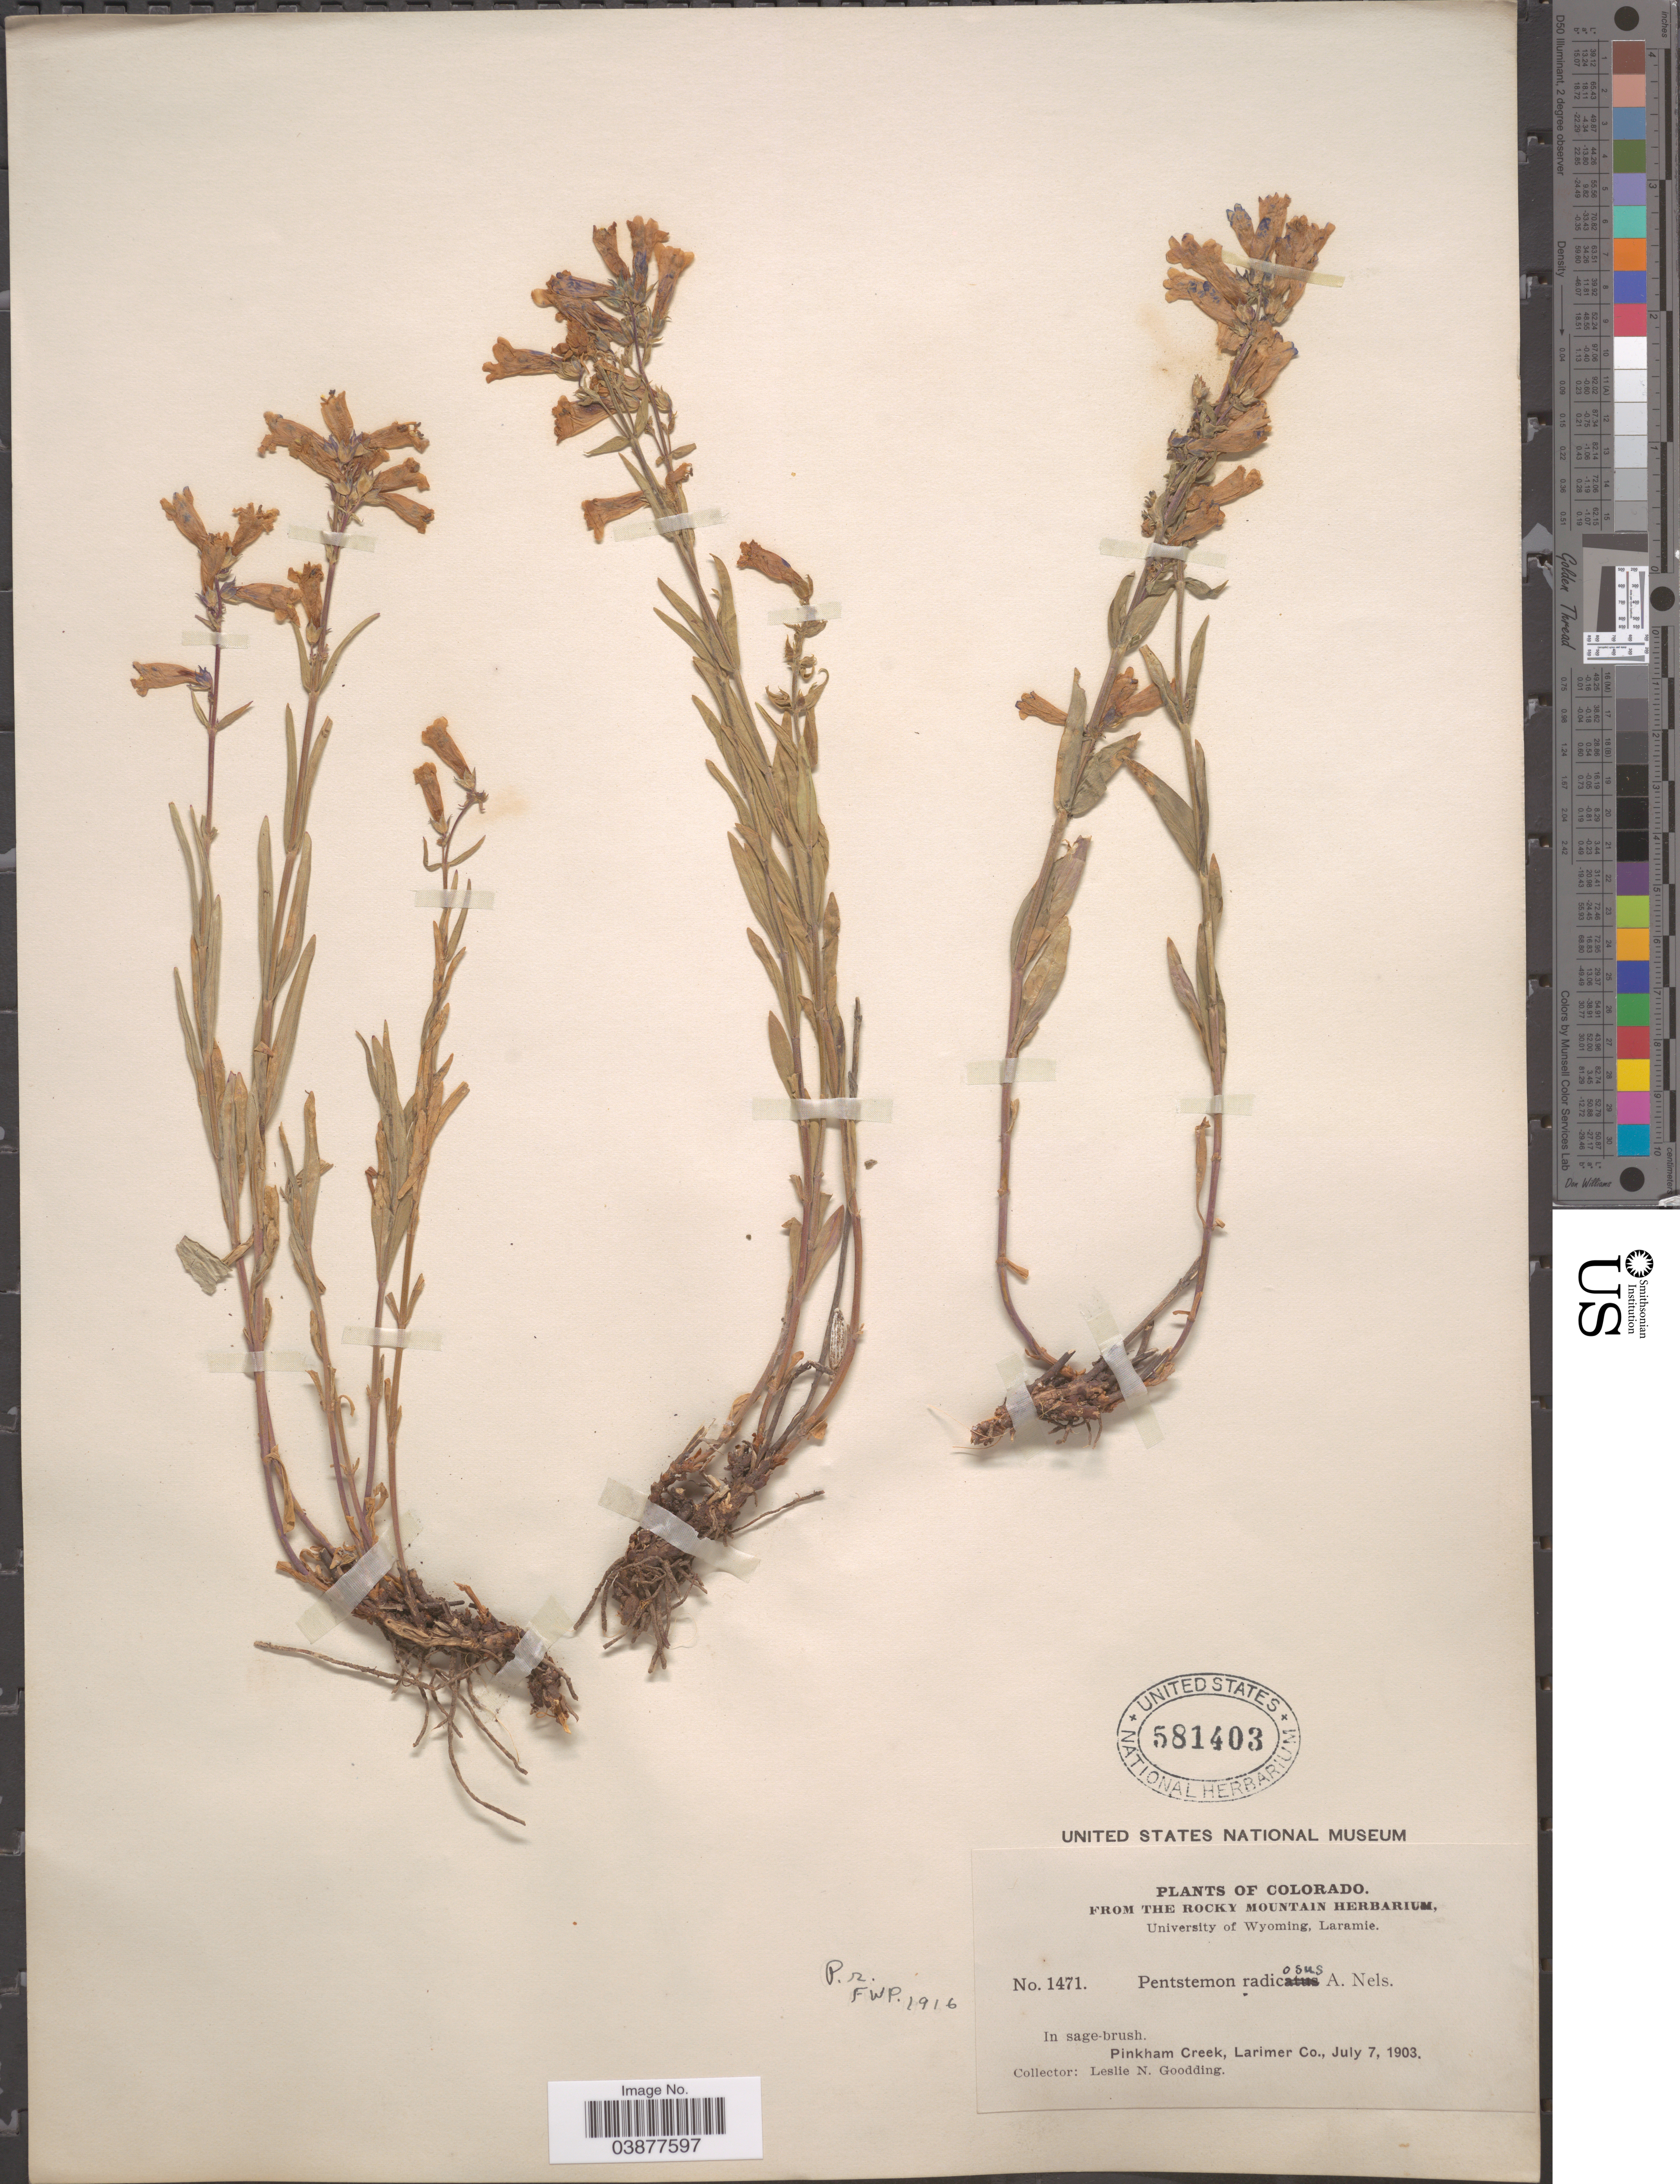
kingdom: Plantae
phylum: Tracheophyta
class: Magnoliopsida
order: Lamiales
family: Plantaginaceae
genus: Penstemon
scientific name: Penstemon radicosus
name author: A. Nelson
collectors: L. N. Goodding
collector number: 1471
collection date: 1903-07-07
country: United States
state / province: Colorado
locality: Pinkham Creek, Larimar Co.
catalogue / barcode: US 581403